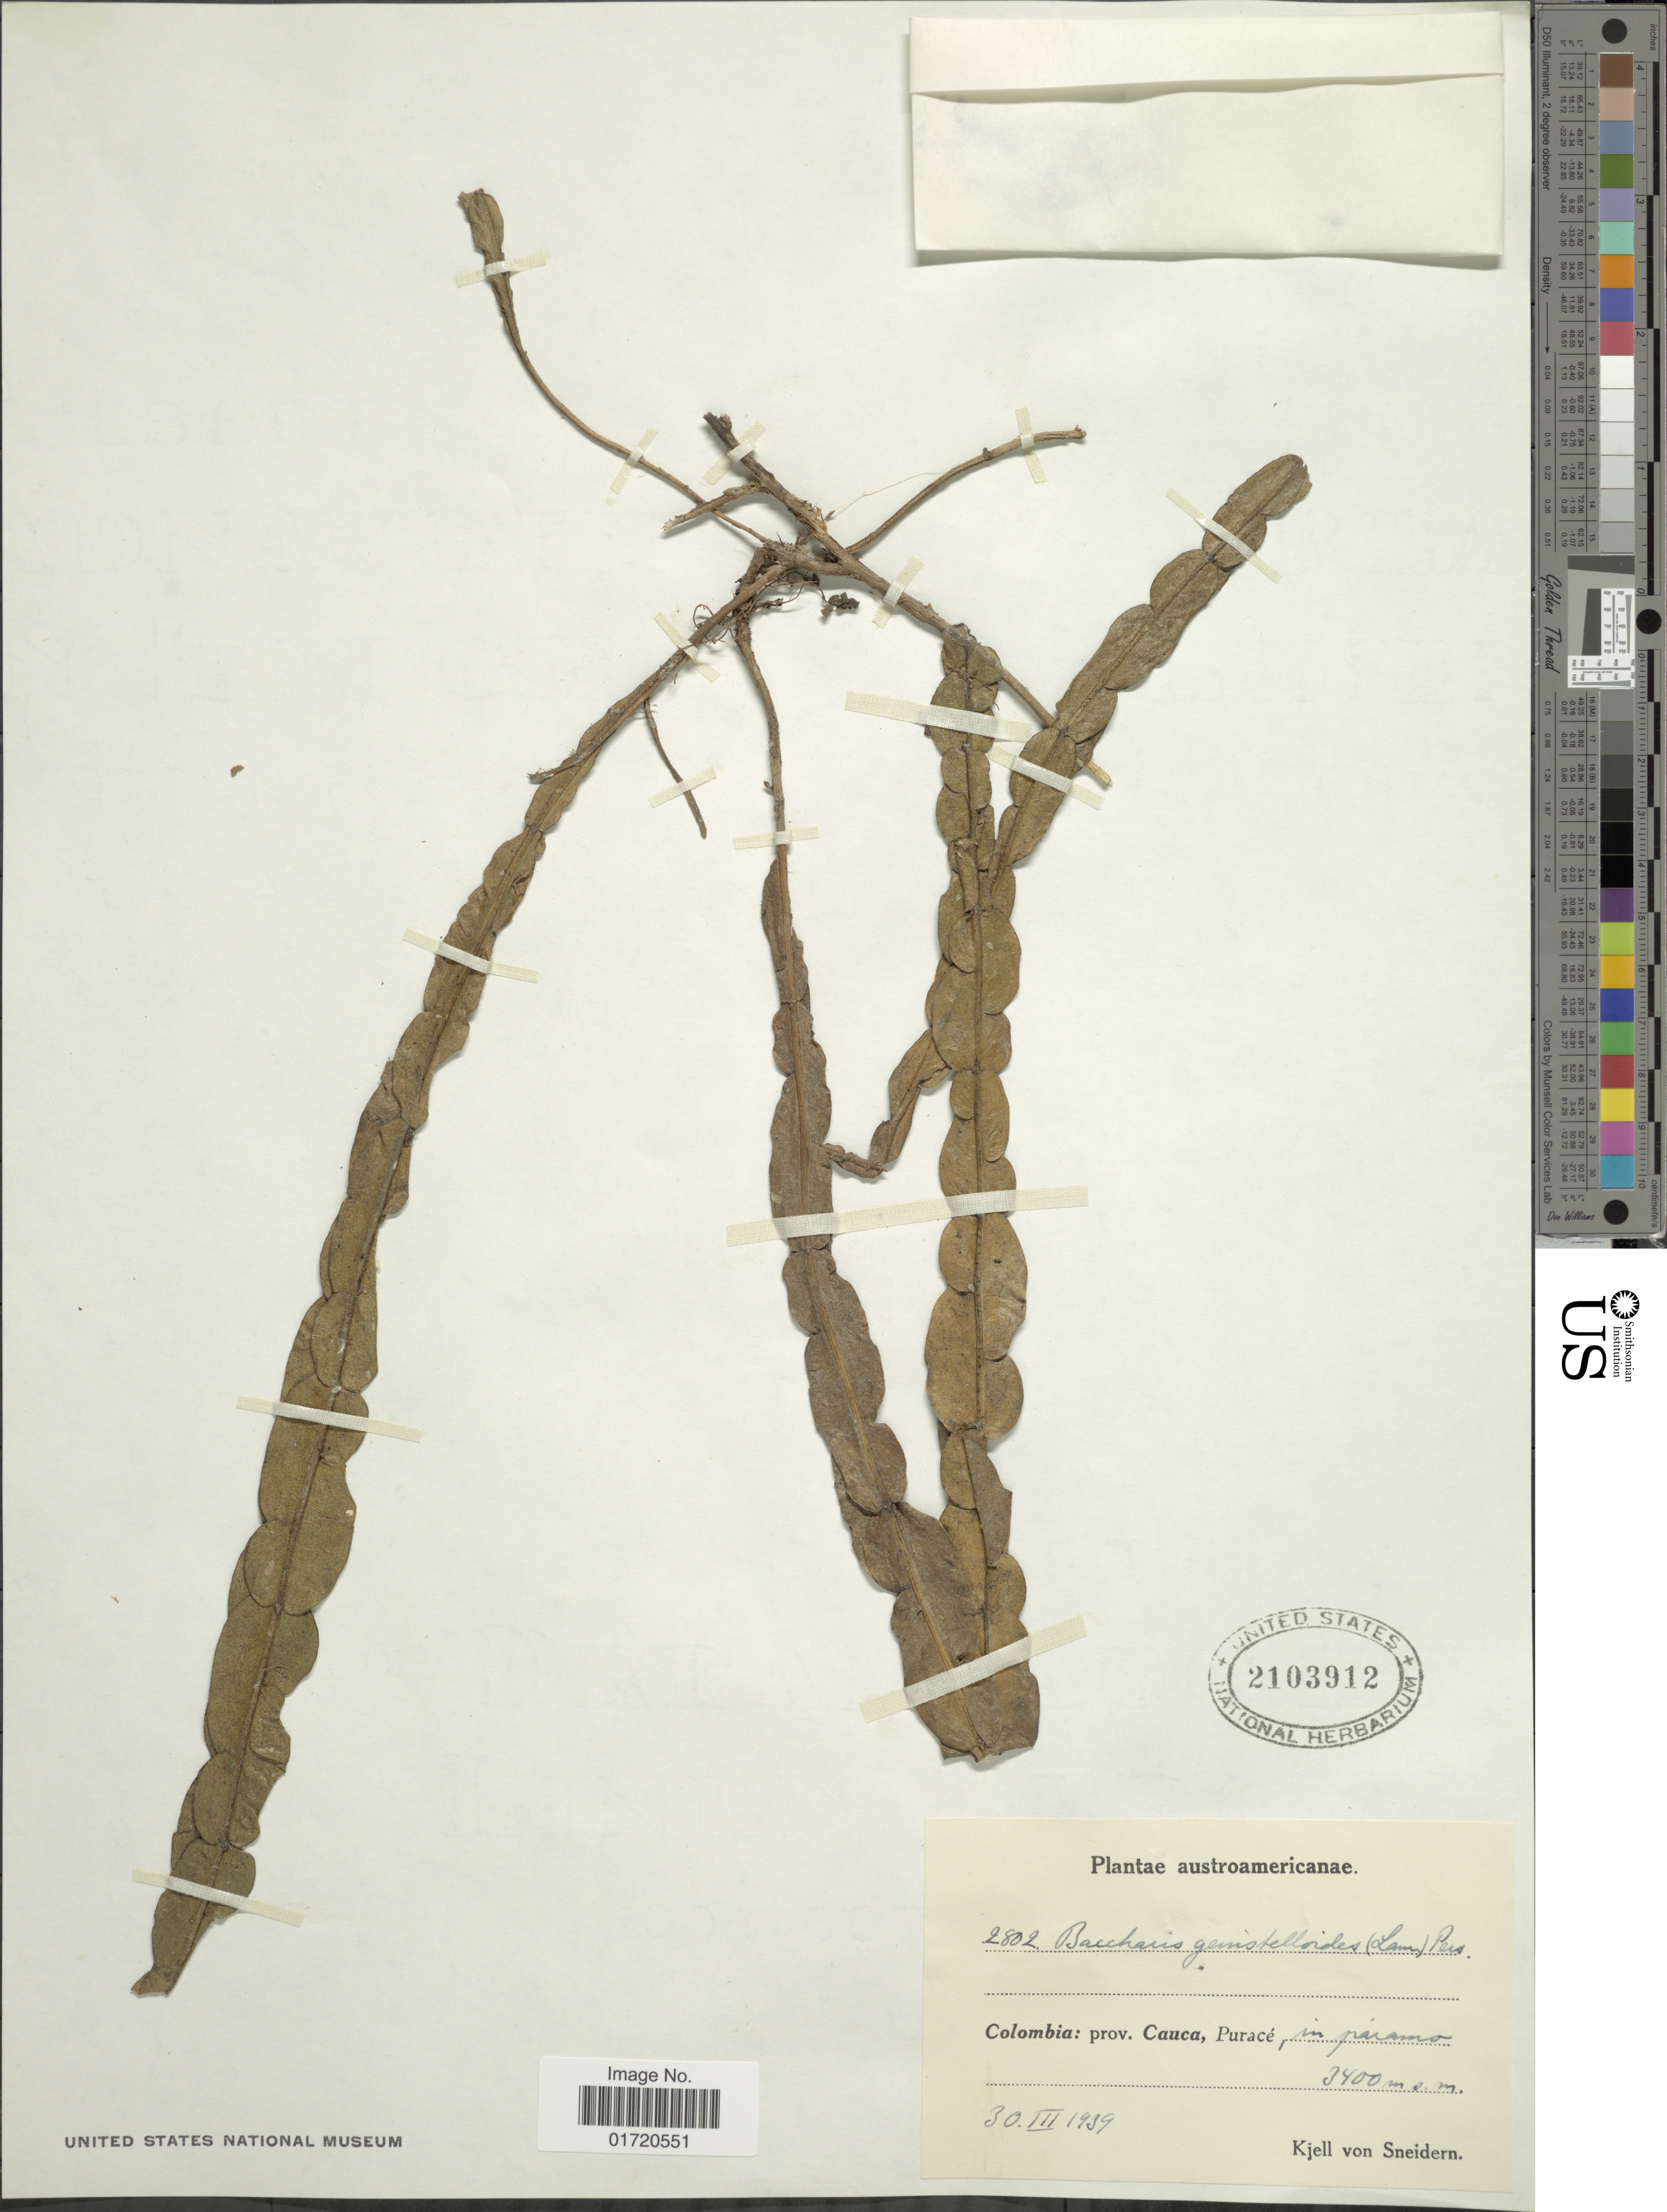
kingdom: Plantae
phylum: Tracheophyta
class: Magnoliopsida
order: Asterales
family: Asteraceae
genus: Baccharis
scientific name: Baccharis genistelloides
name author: (Lam.) Pers.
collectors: K. von Sneidern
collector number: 2802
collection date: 1939-03-30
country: Colombia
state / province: Cauca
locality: Puracé in páramo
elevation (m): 3400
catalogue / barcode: US 2103912